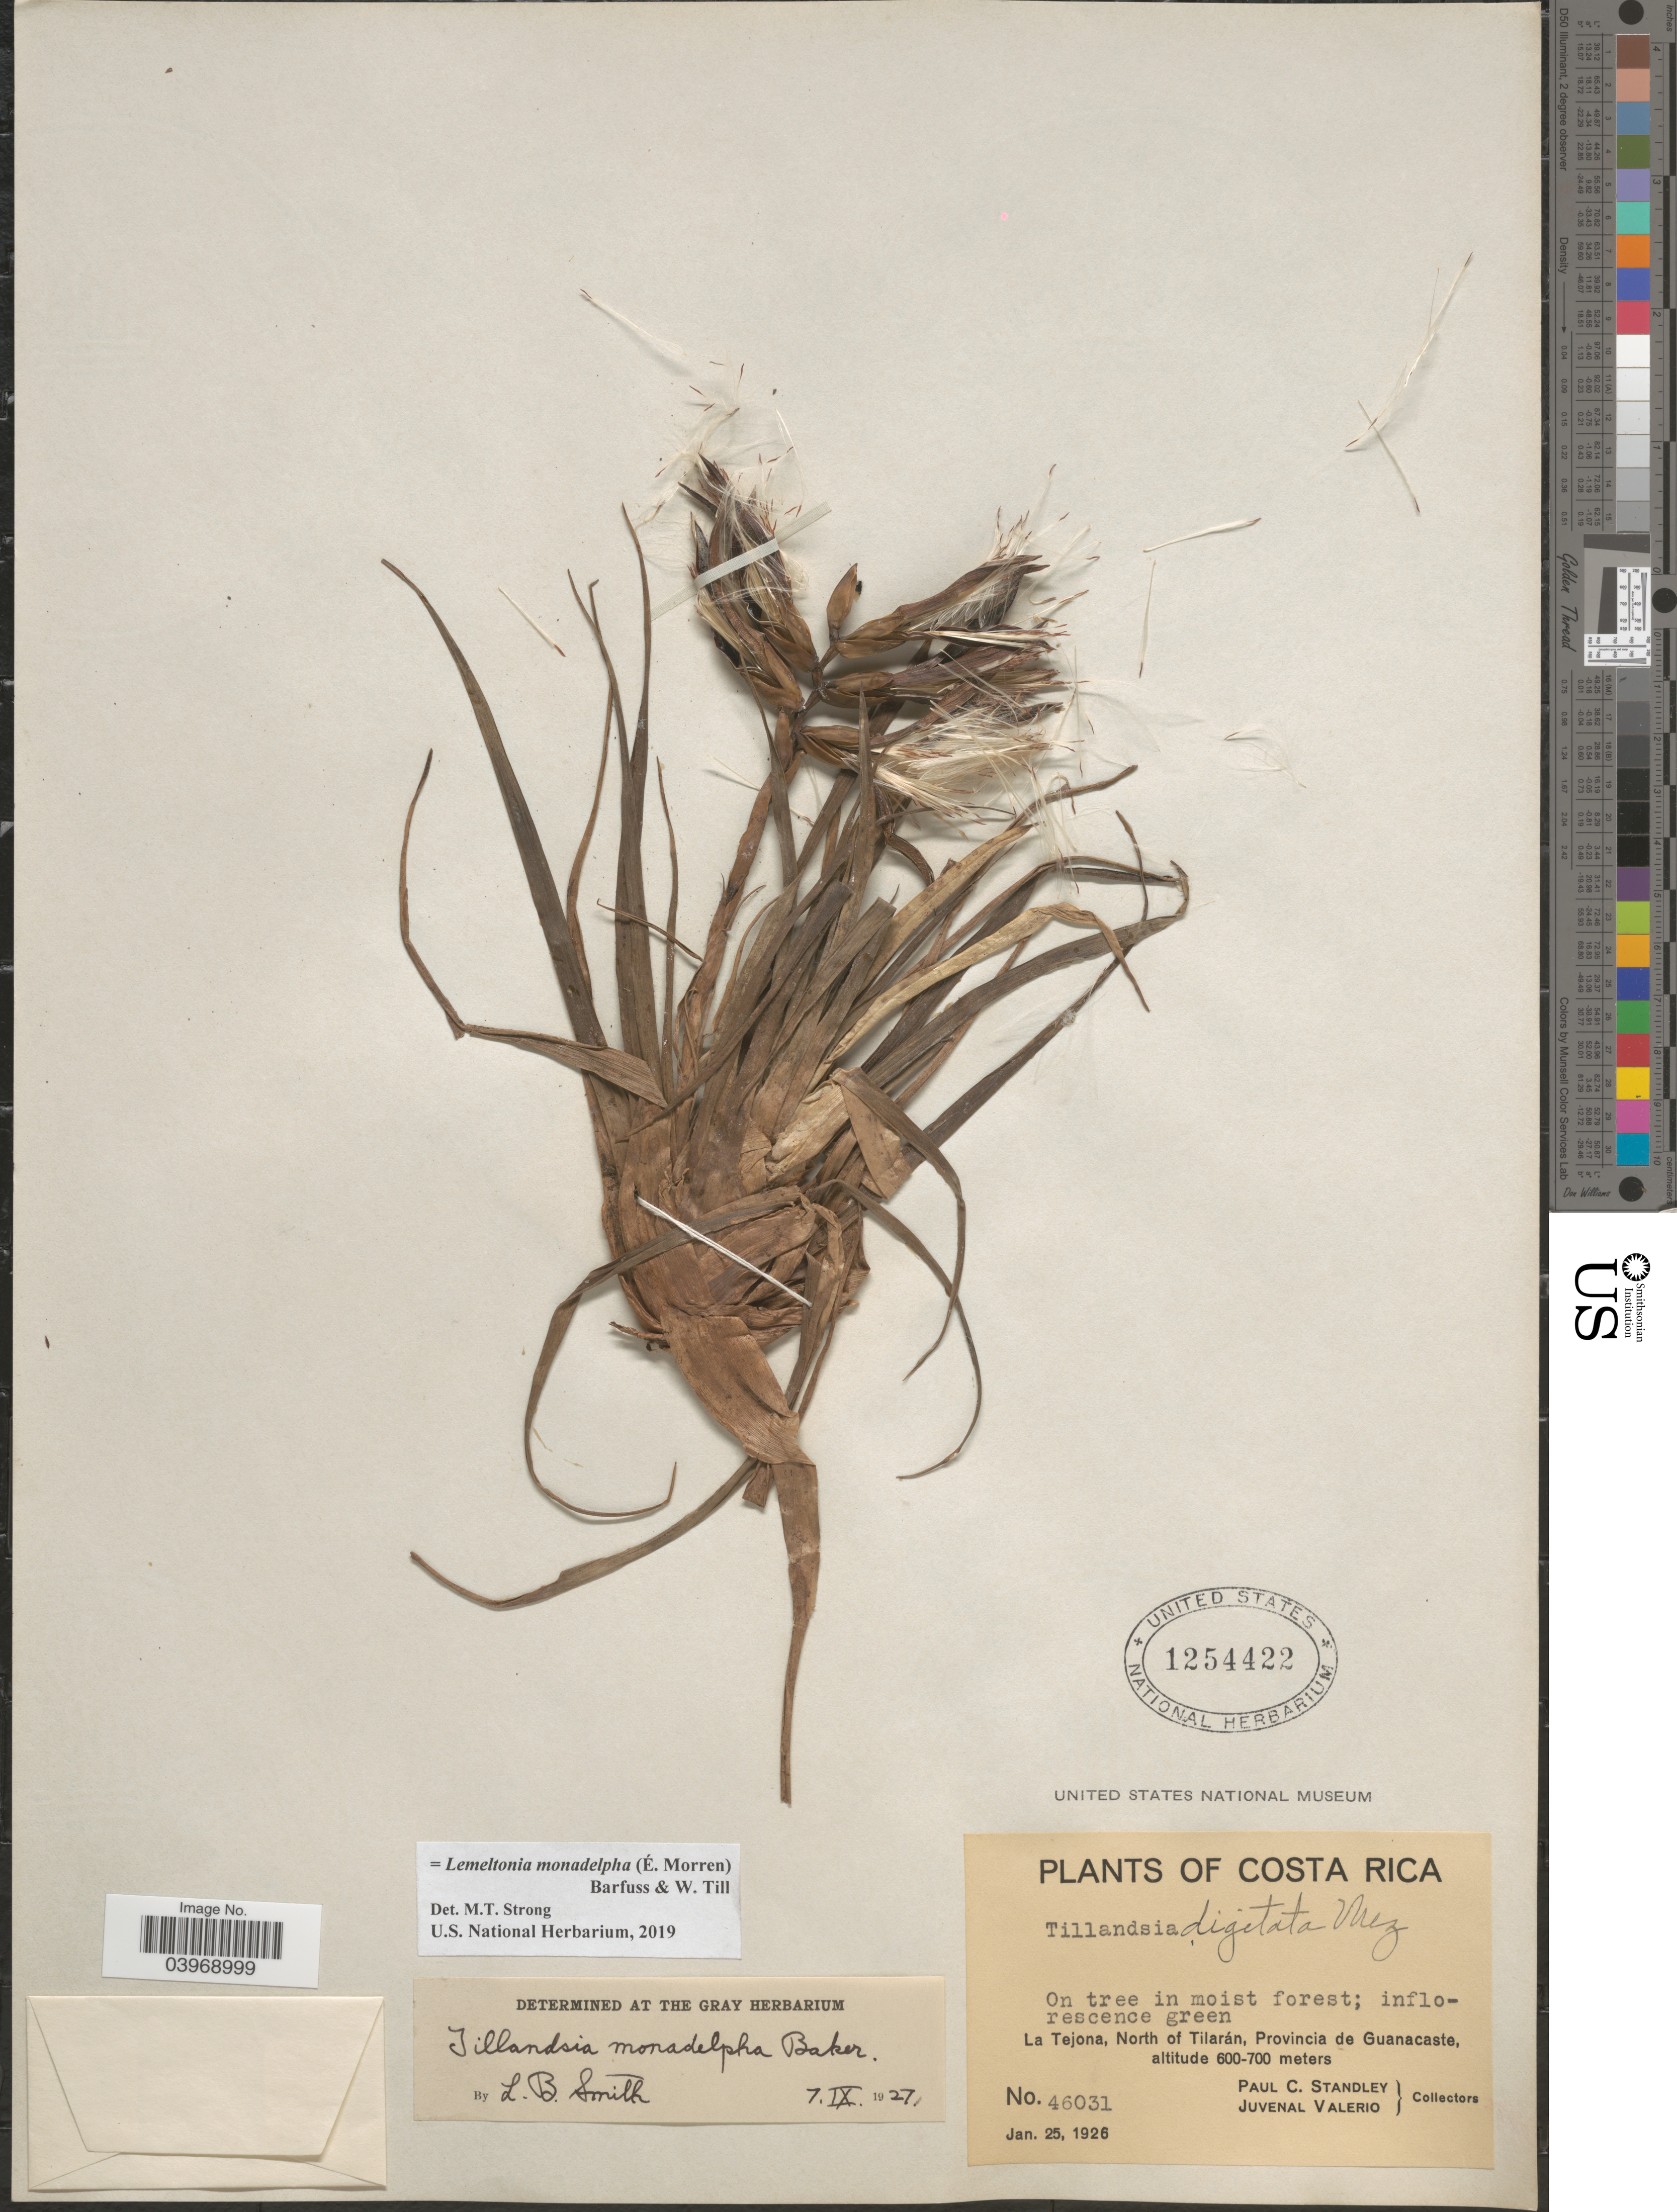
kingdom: Plantae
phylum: Tracheophyta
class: Liliopsida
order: Poales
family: Bromeliaceae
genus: Lemeltonia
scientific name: Lemeltonia monadelpha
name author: (É. Morren) Barfuss & W. Till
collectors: P. C. Standley & J. Valerio R.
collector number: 46031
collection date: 1926-01-25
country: Costa Rica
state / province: Guanacaste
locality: La Tejona, North of Tilarán.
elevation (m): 600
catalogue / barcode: US 1254422